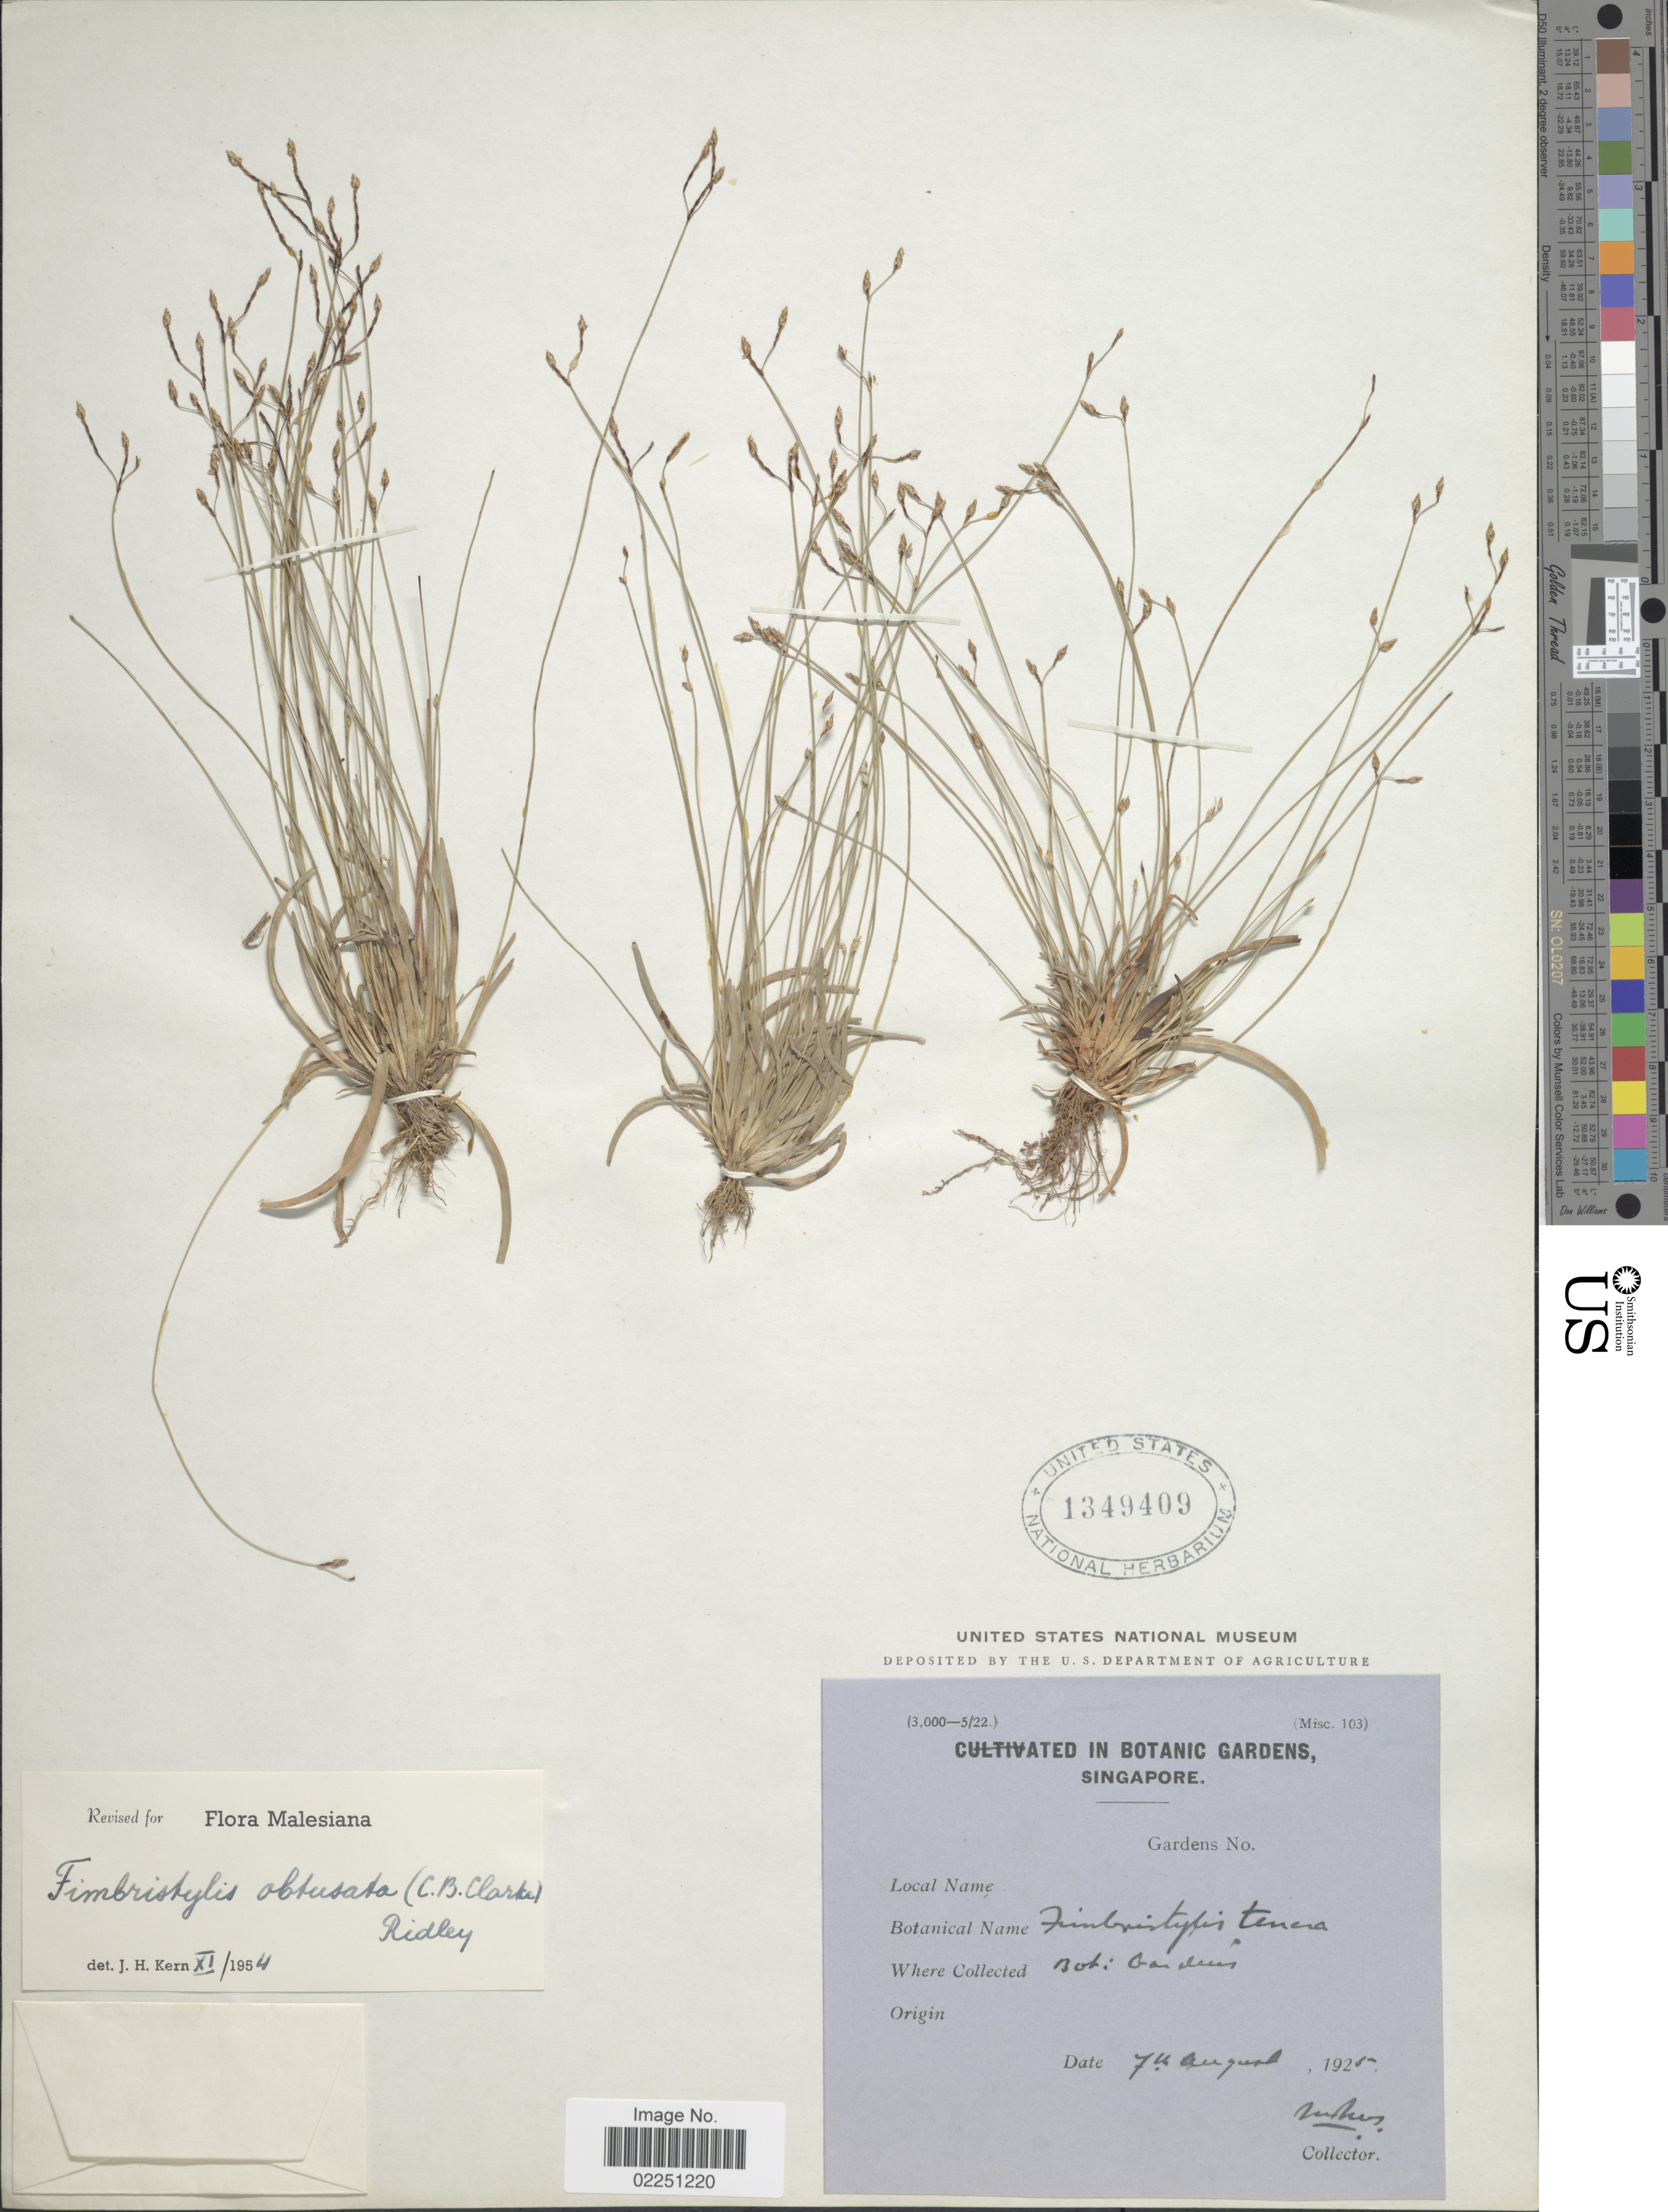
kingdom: Plantae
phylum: Tracheophyta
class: Liliopsida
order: Poales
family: Cyperaceae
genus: Fimbristylis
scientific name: Fimbristylis obtusata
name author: (C.B. Clarke) Ridl.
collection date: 1925-08-07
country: Singapore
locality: Bot. Gardens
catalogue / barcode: US 1349409